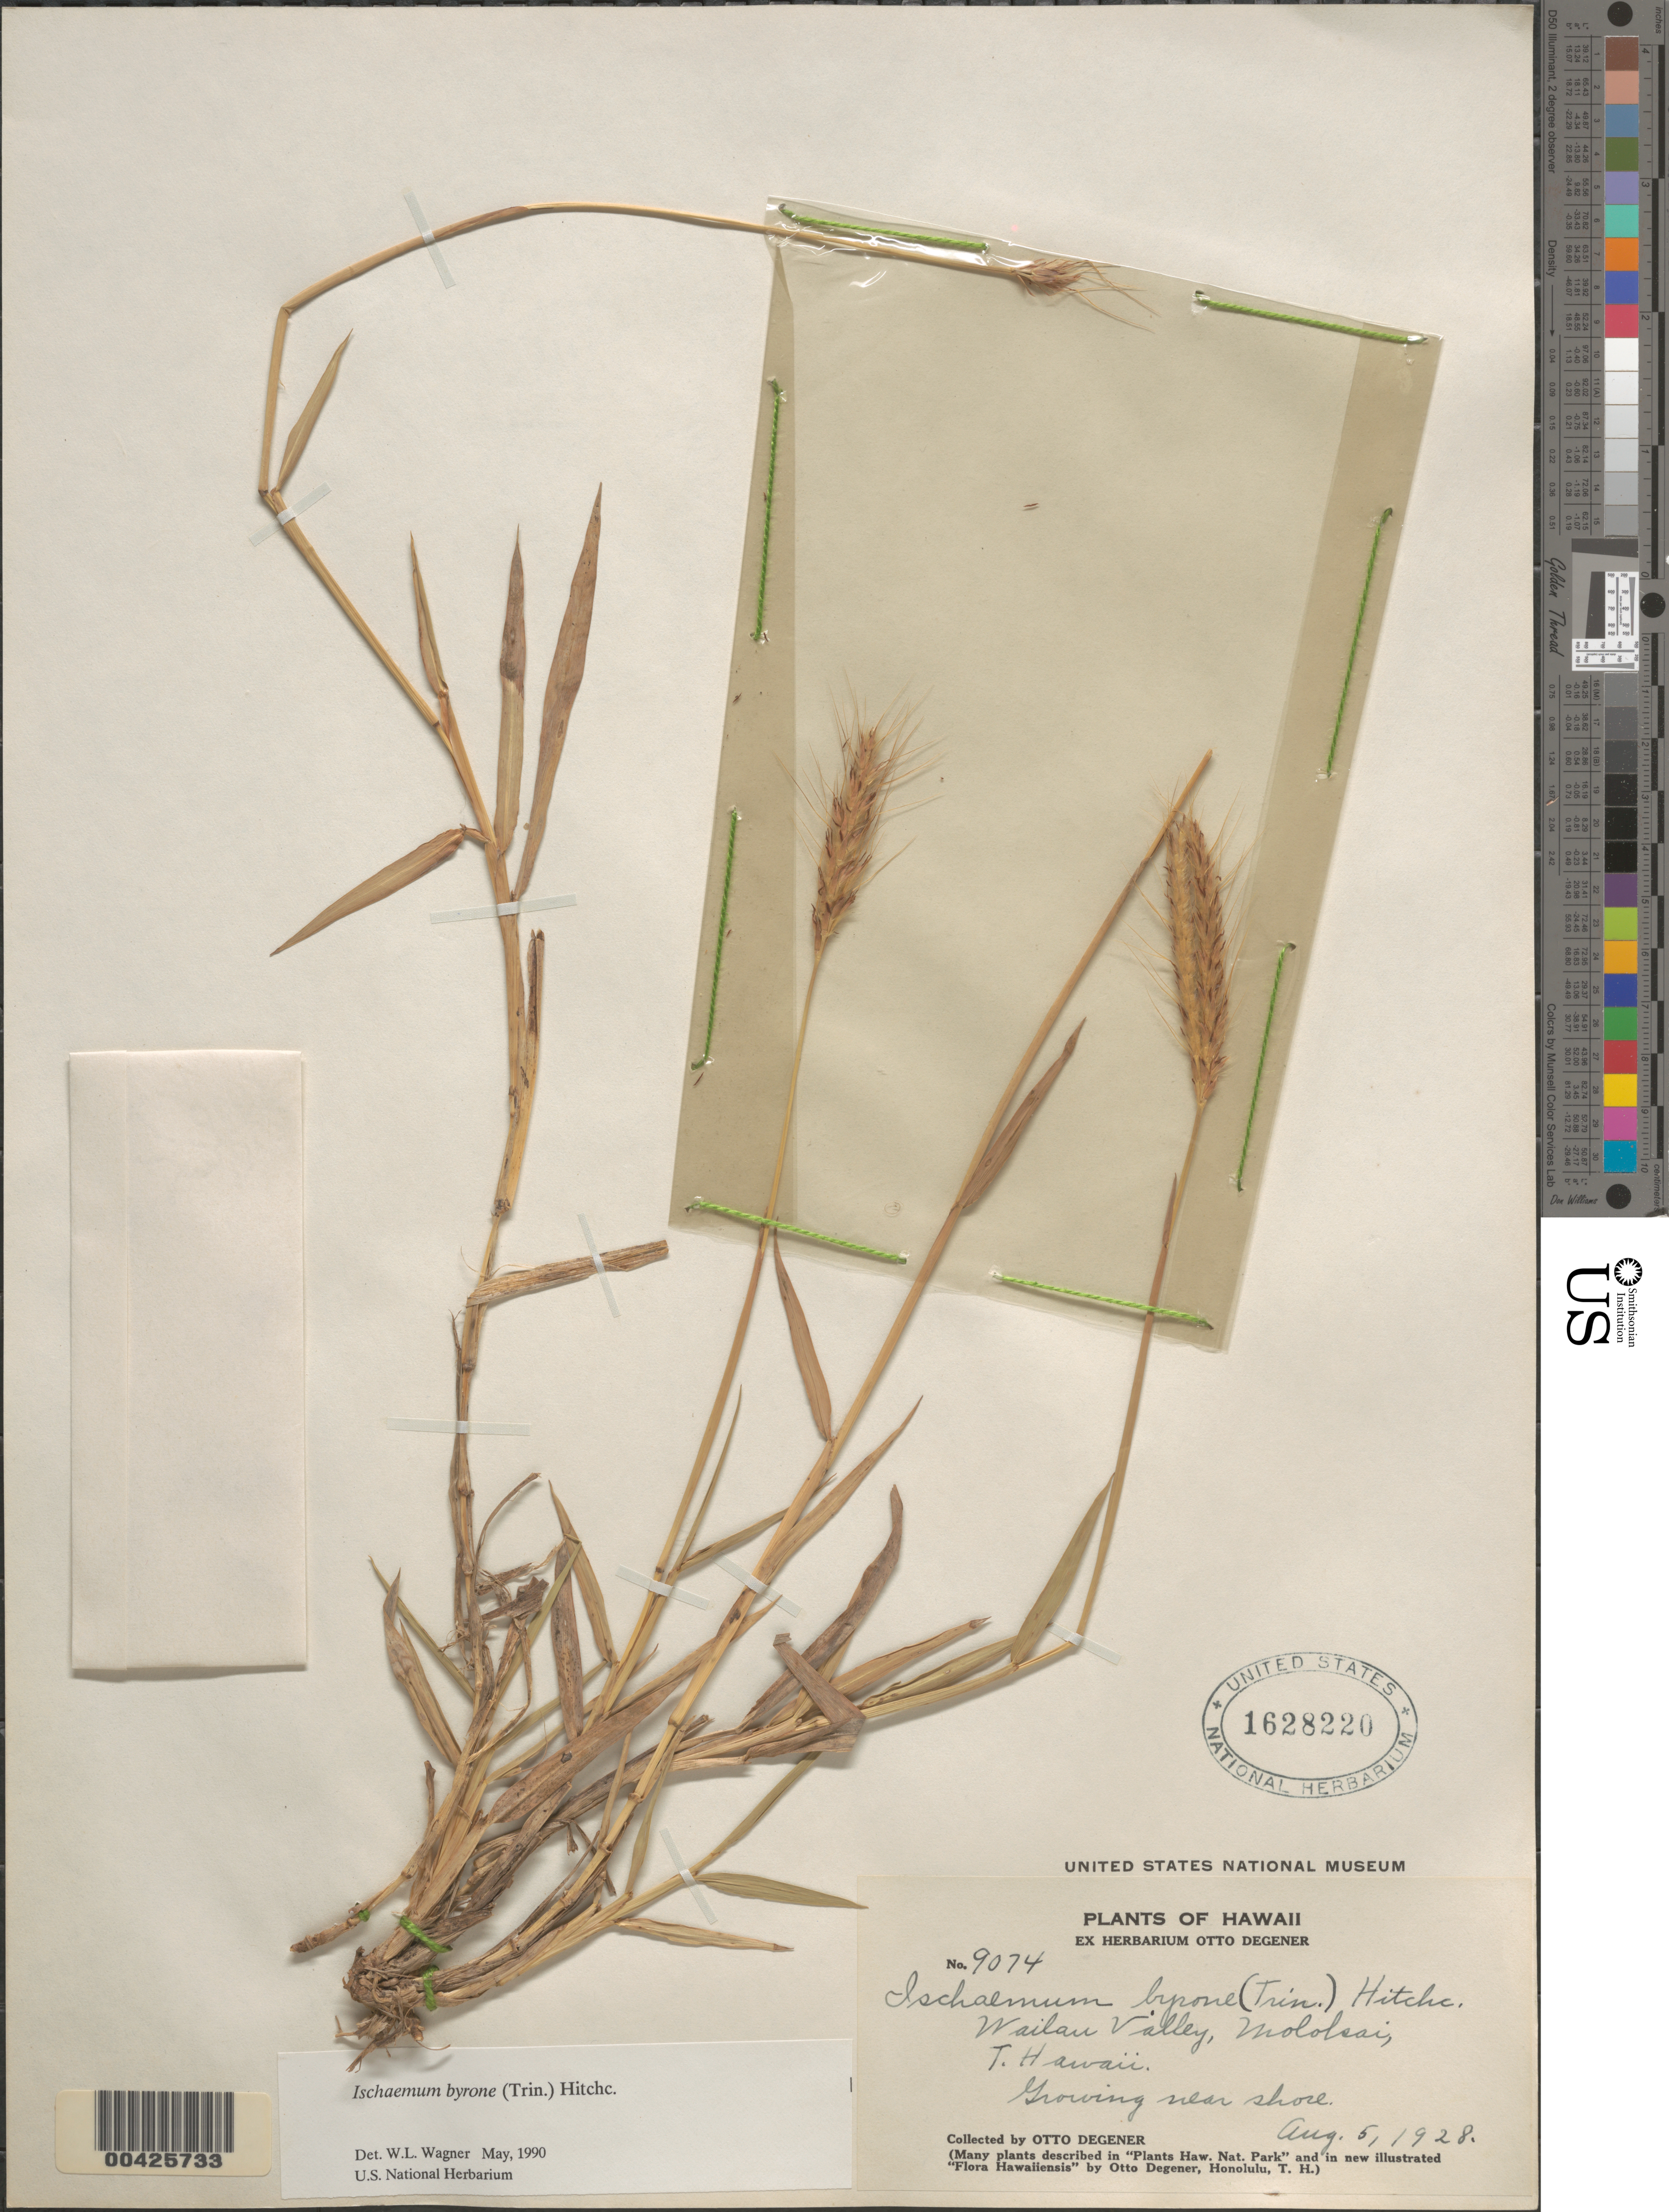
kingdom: Plantae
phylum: Tracheophyta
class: Liliopsida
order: Poales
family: Poaceae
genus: Ischaemum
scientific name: Ischaemum byrone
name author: (Trin.) Hitchc.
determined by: Wagner, W. L., (BOT), Smithsonian Institution - National Museum of Natural History (UNITED STATES)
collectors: O. Degener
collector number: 9074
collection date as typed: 5 Aug 1928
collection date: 1928-08-05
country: United States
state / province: Hawaii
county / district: Maui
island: Moloka'i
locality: Wailau Valley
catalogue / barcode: US 1628220